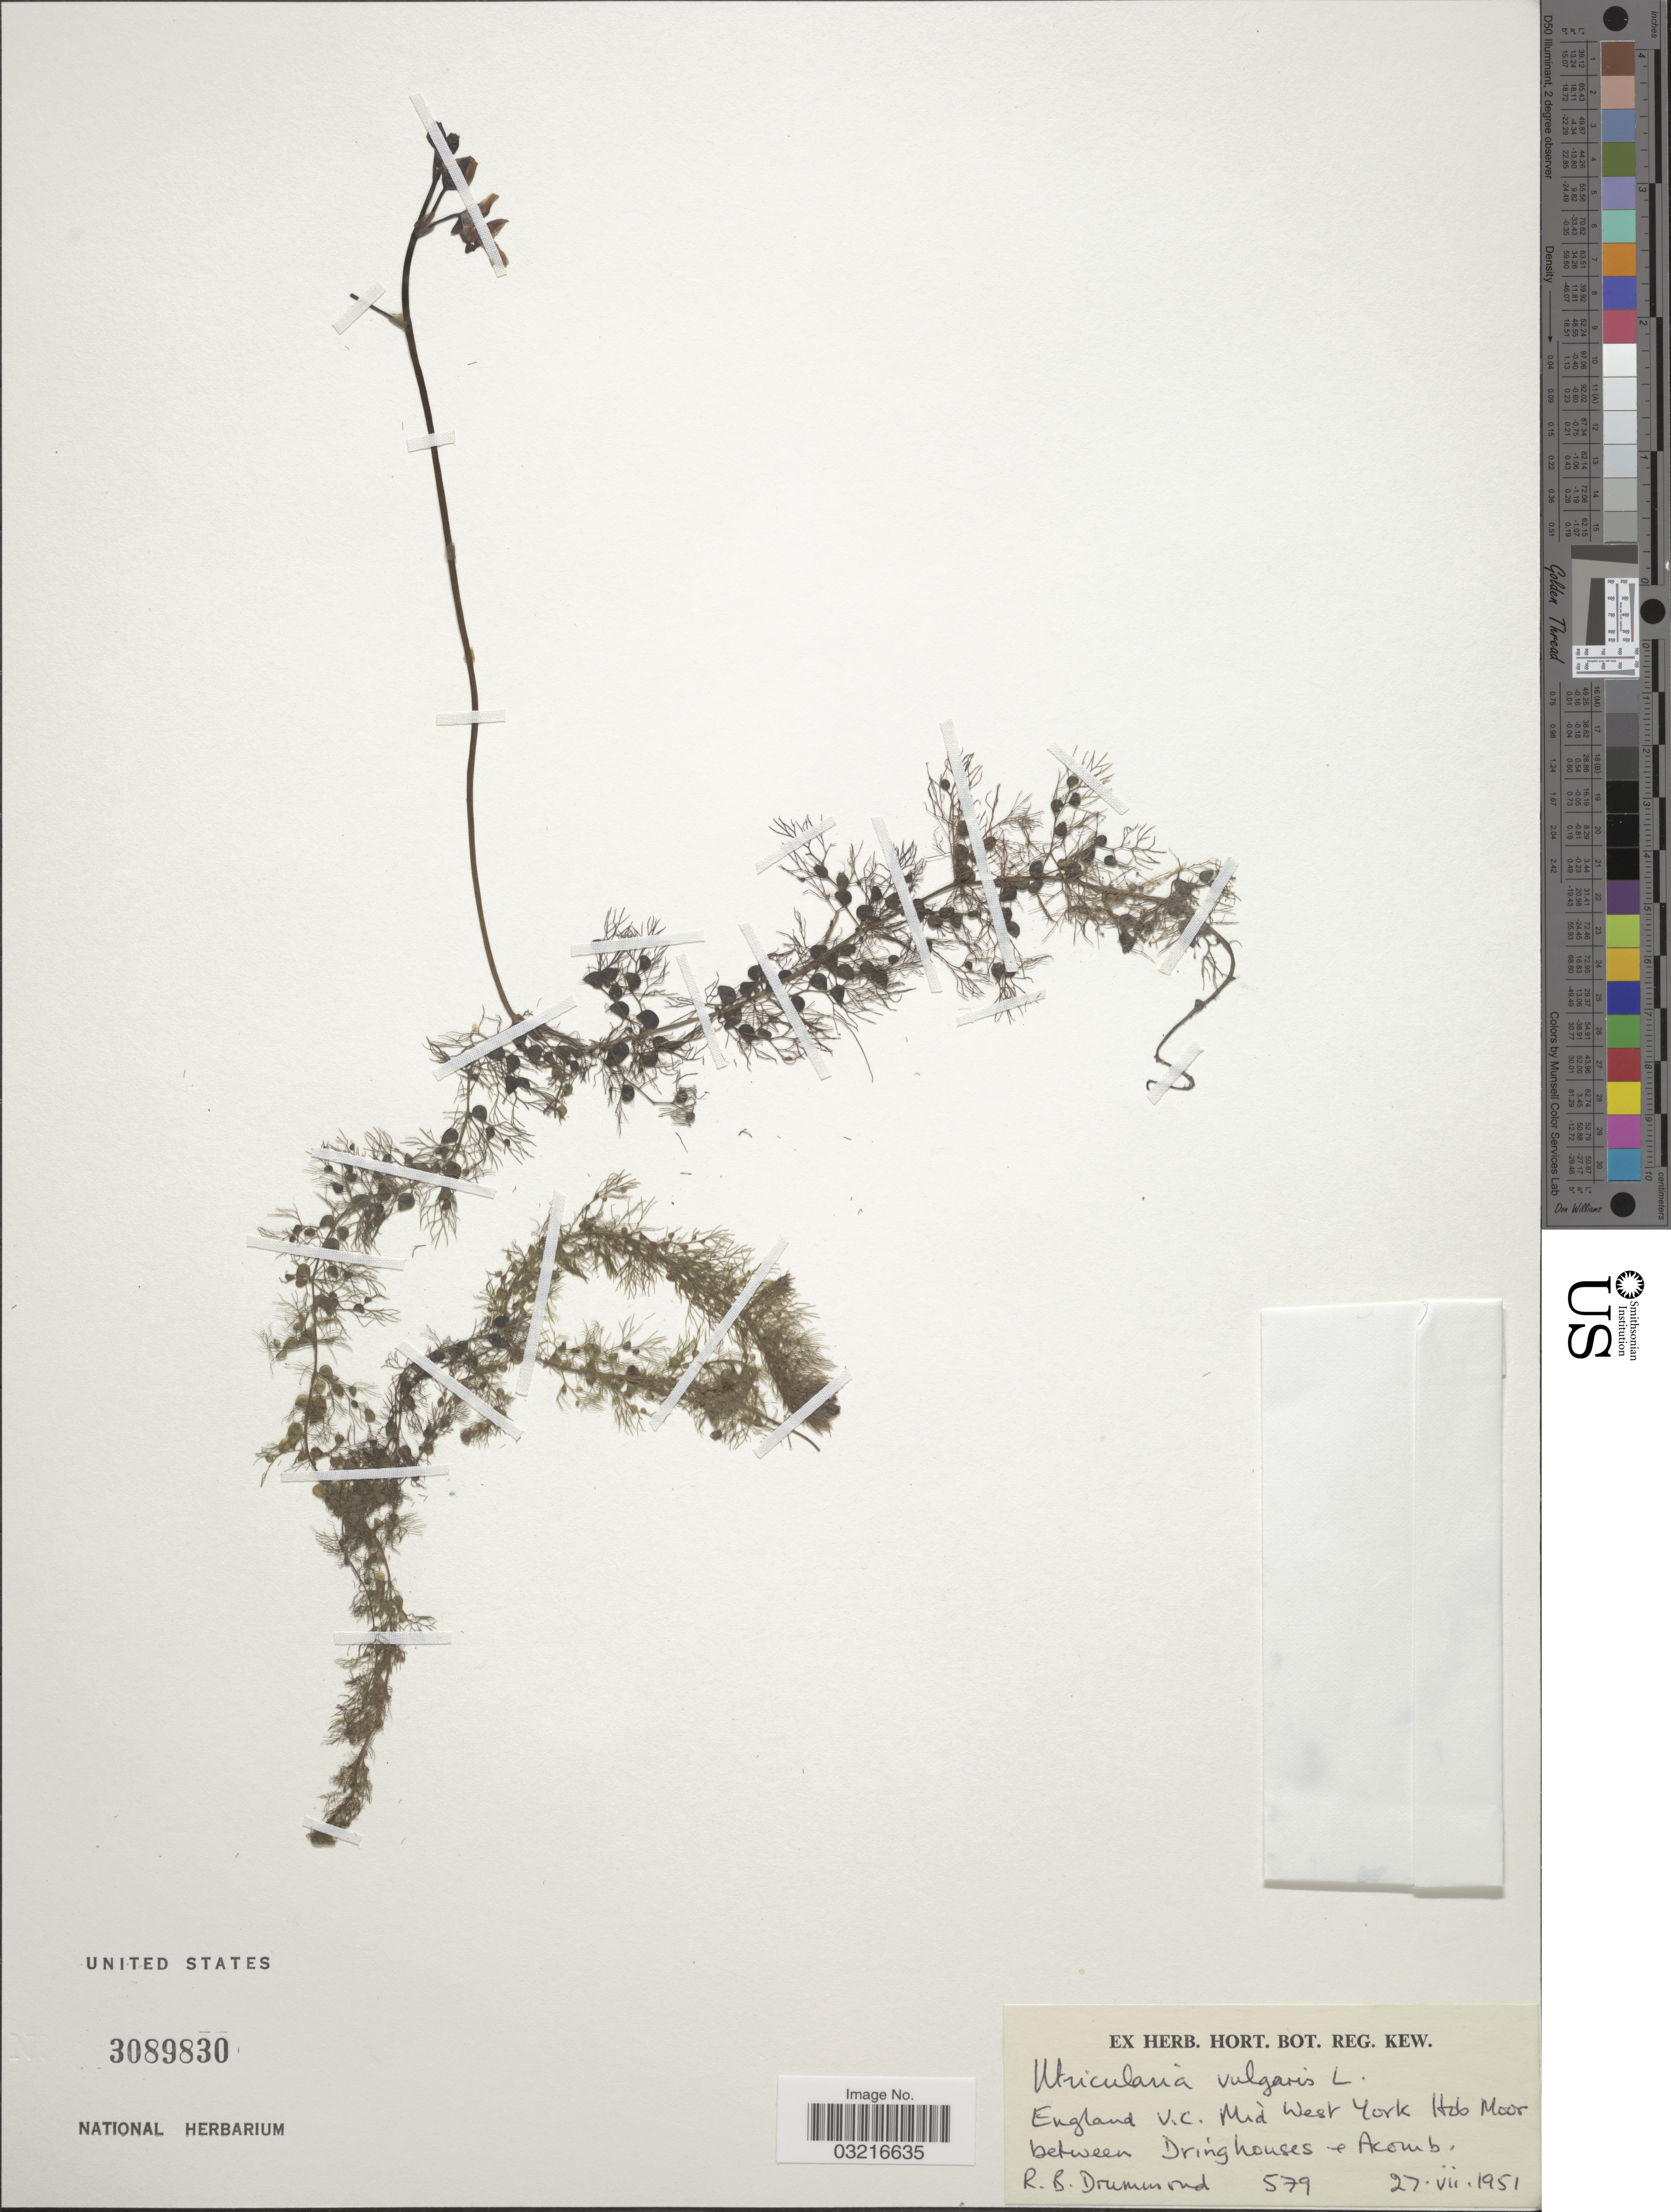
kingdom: Plantae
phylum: Tracheophyta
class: Magnoliopsida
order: Lamiales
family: Lentibulariaceae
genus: Utricularia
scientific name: Utricularia vulgaris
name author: L.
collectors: R. Drummond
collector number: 579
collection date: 1951-07-27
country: United Kingdom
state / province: England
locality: England V.C. Mid West York Hdo Moor between Dringhouses e Acomb.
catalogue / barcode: US 3089830